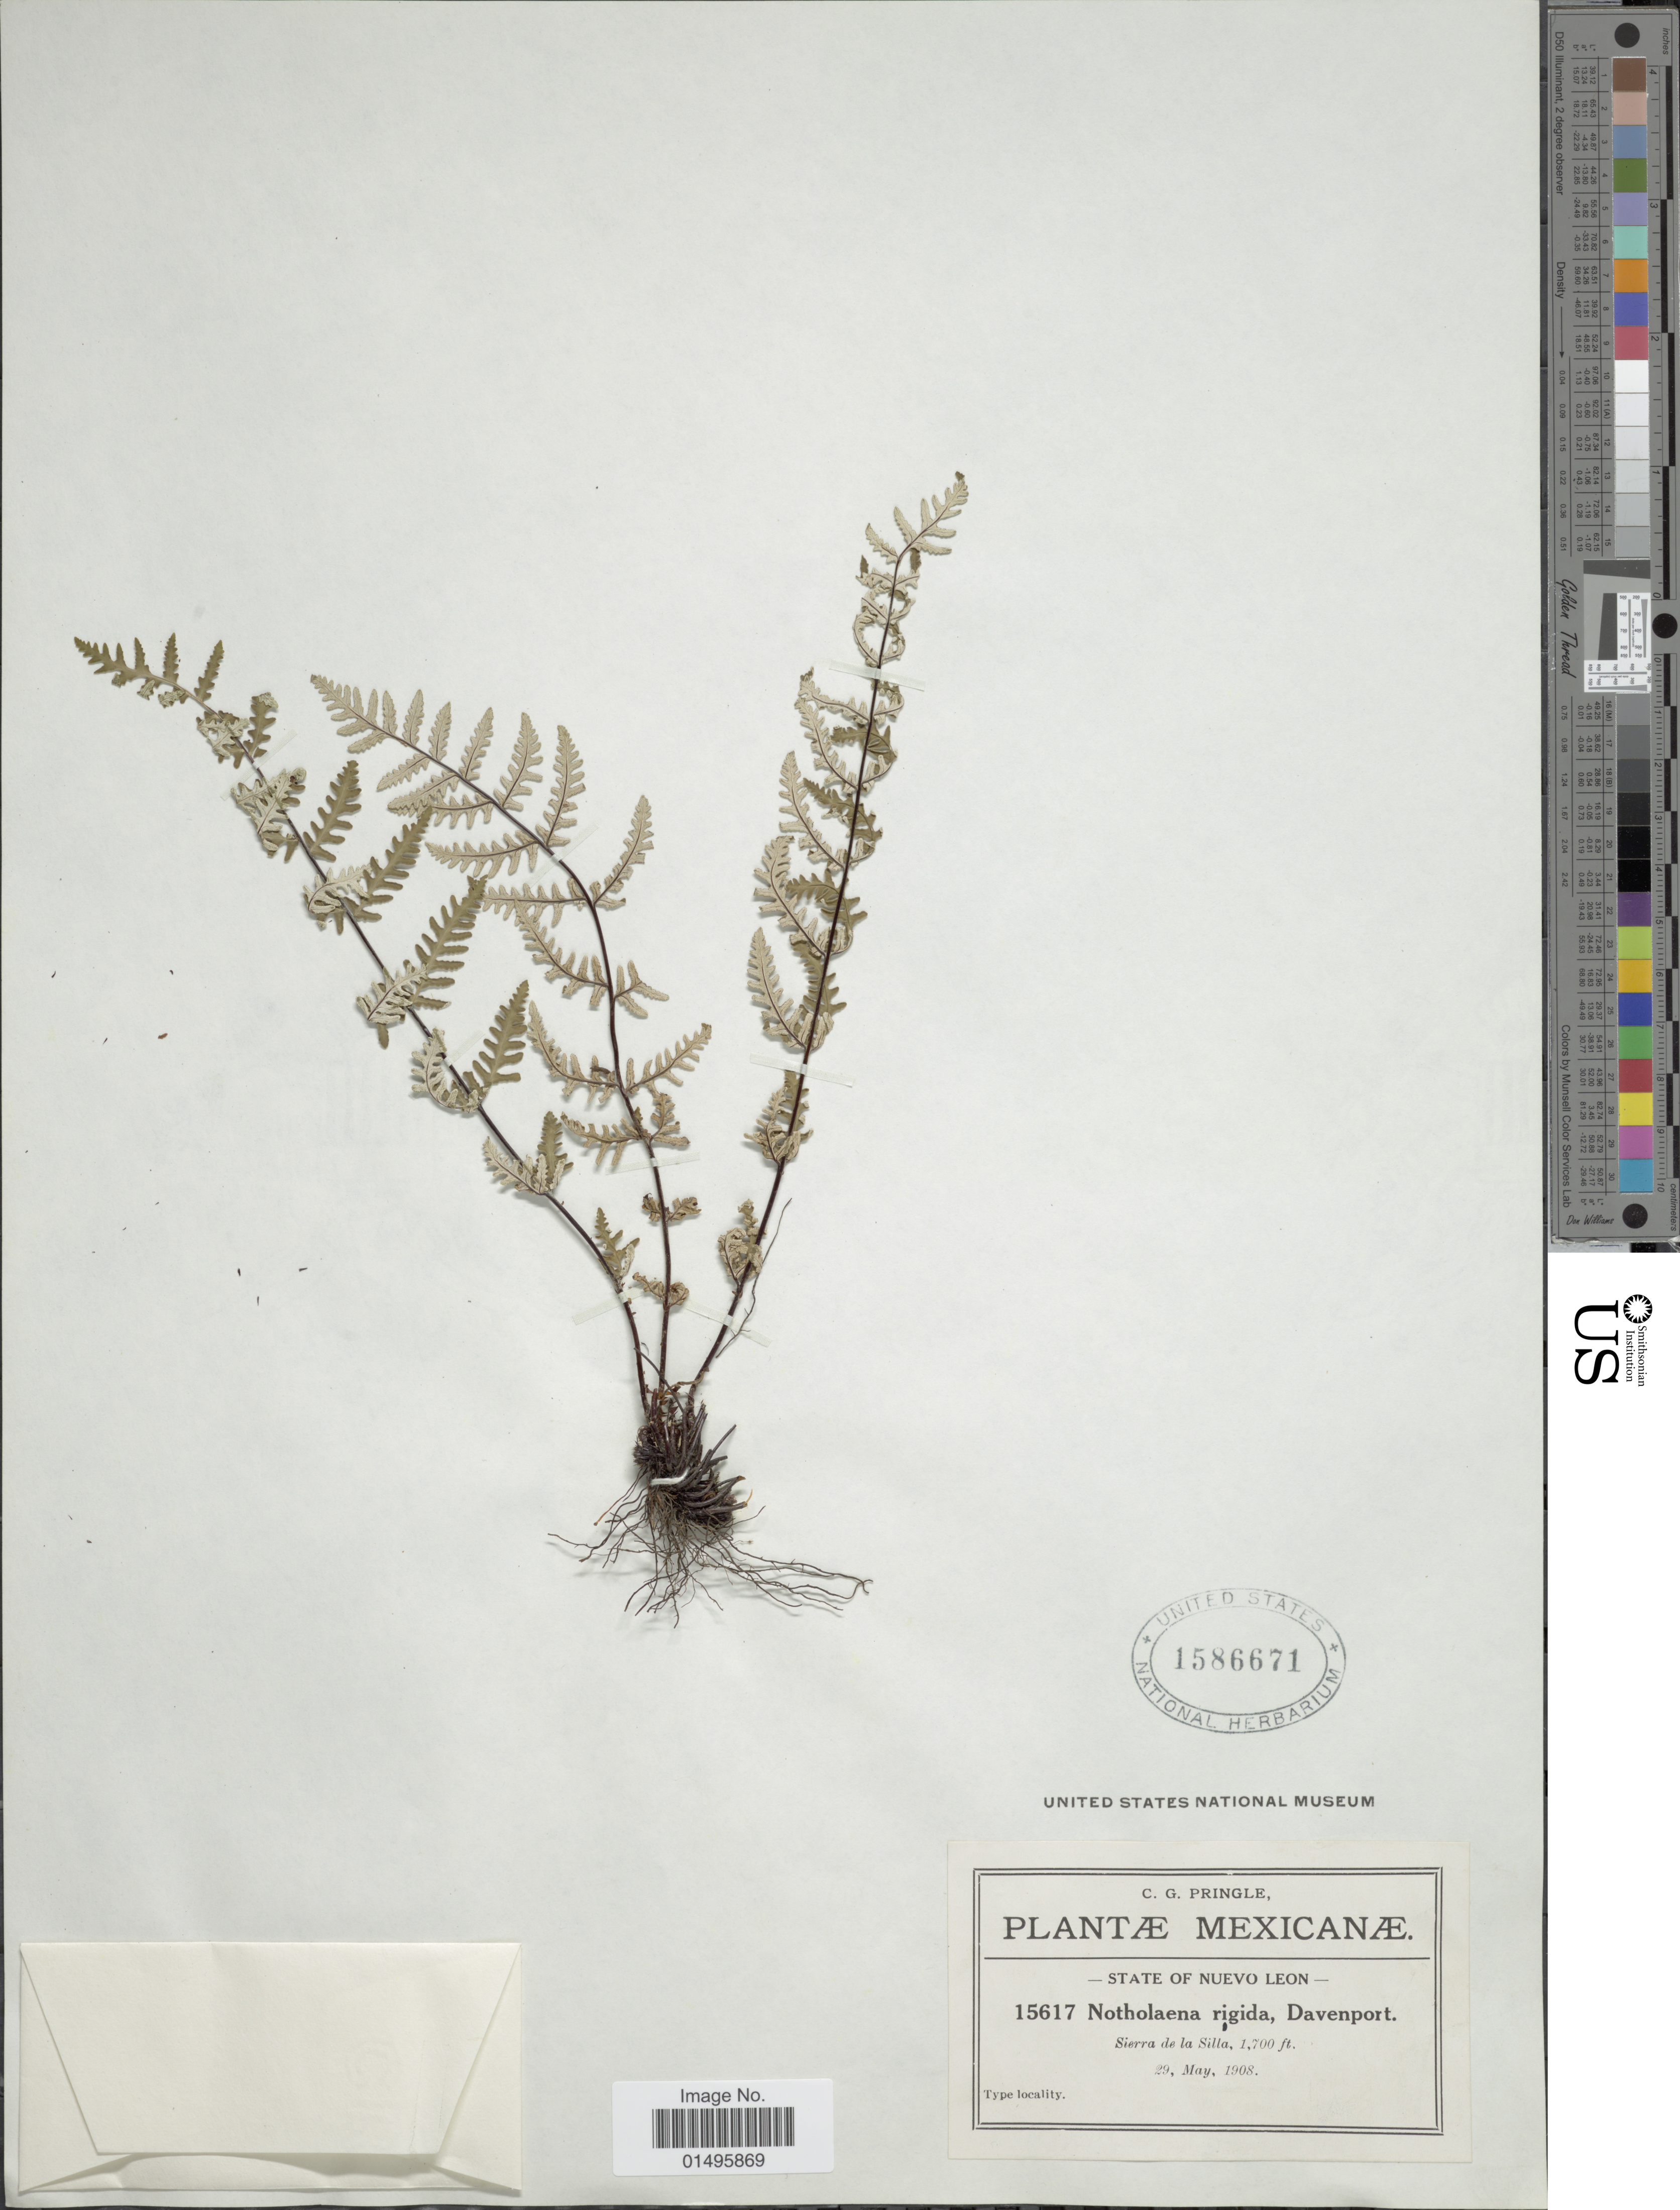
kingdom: Plantae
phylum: Tracheophyta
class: Polypodiopsida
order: Polypodiales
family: Pteridaceae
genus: Notholaena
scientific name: Notholaena rigida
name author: Davenp.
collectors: C. G. Pringle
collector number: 15617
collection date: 1908-05-29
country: Mexico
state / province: Nuevo León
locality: Mexicanae, Sierra de la Silla.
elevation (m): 518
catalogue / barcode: US 1586671